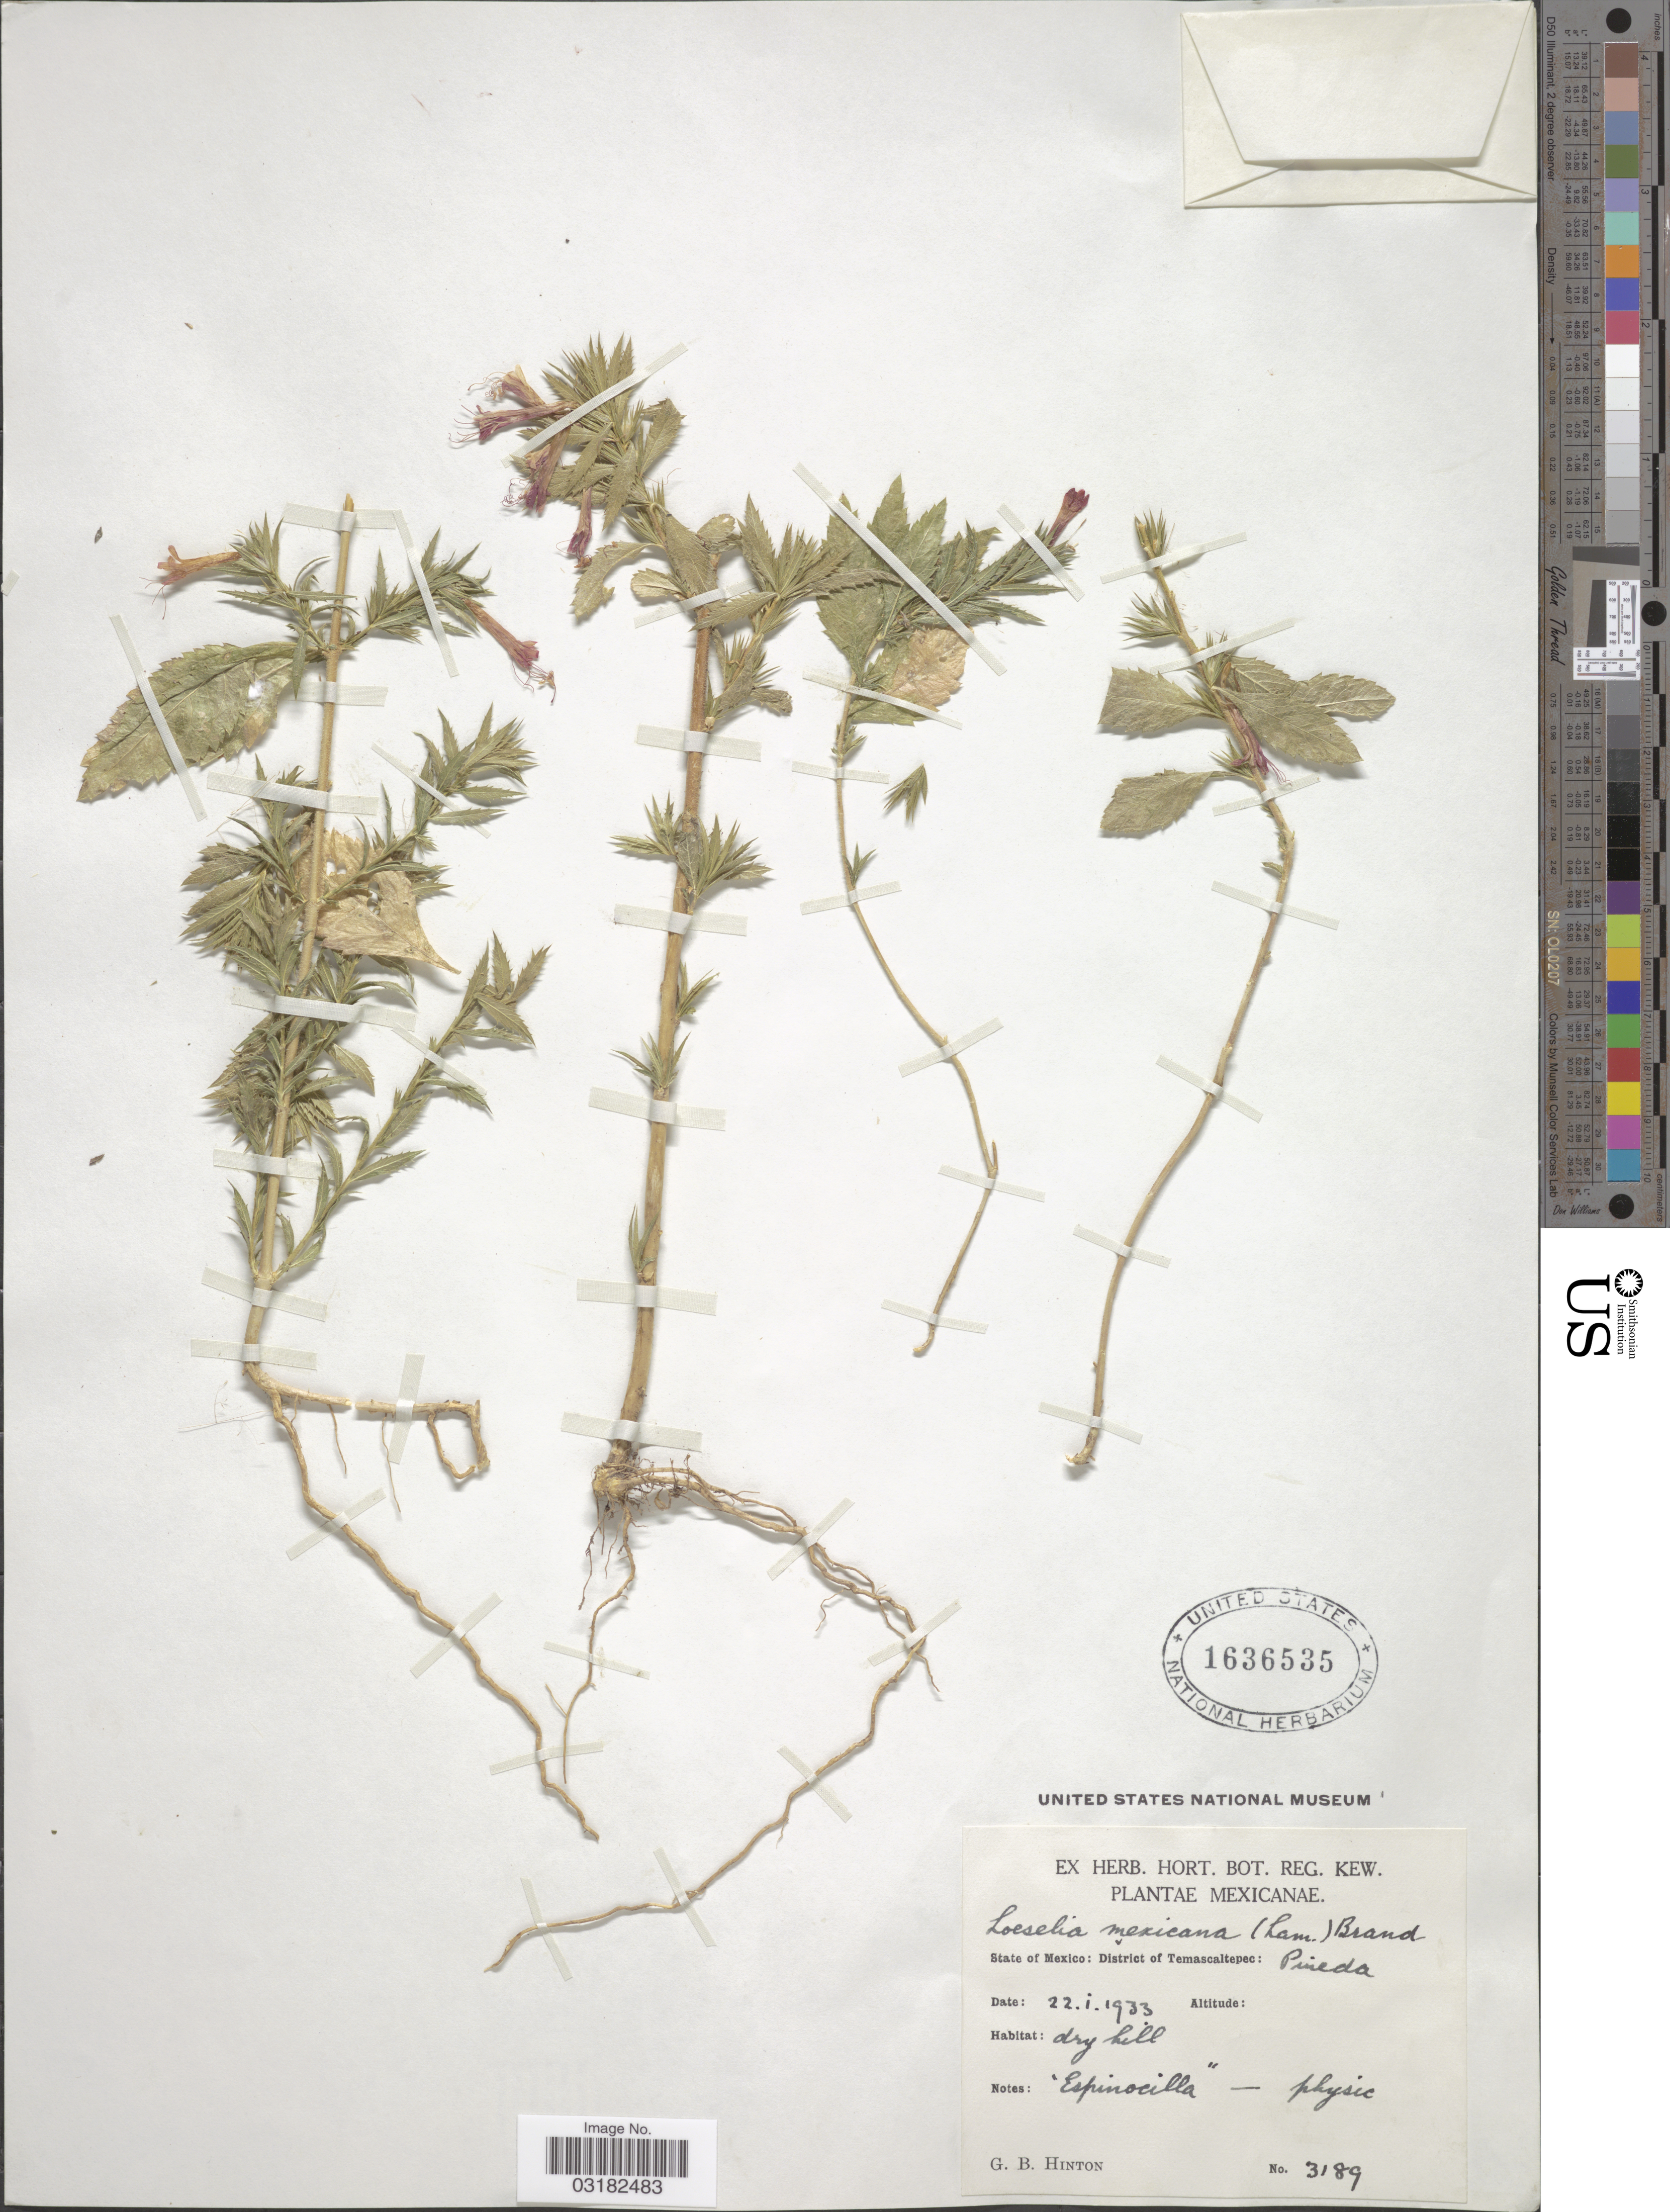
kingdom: Plantae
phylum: Tracheophyta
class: Magnoliopsida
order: Ericales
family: Polemoniaceae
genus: Loeselia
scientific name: Loeselia mexicana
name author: (Lam.) Brand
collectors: G. B. Hinton & et al.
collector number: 3189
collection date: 1933-01-22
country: Mexico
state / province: México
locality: District of Temascaltepec: Pineda.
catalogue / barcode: US 1636535